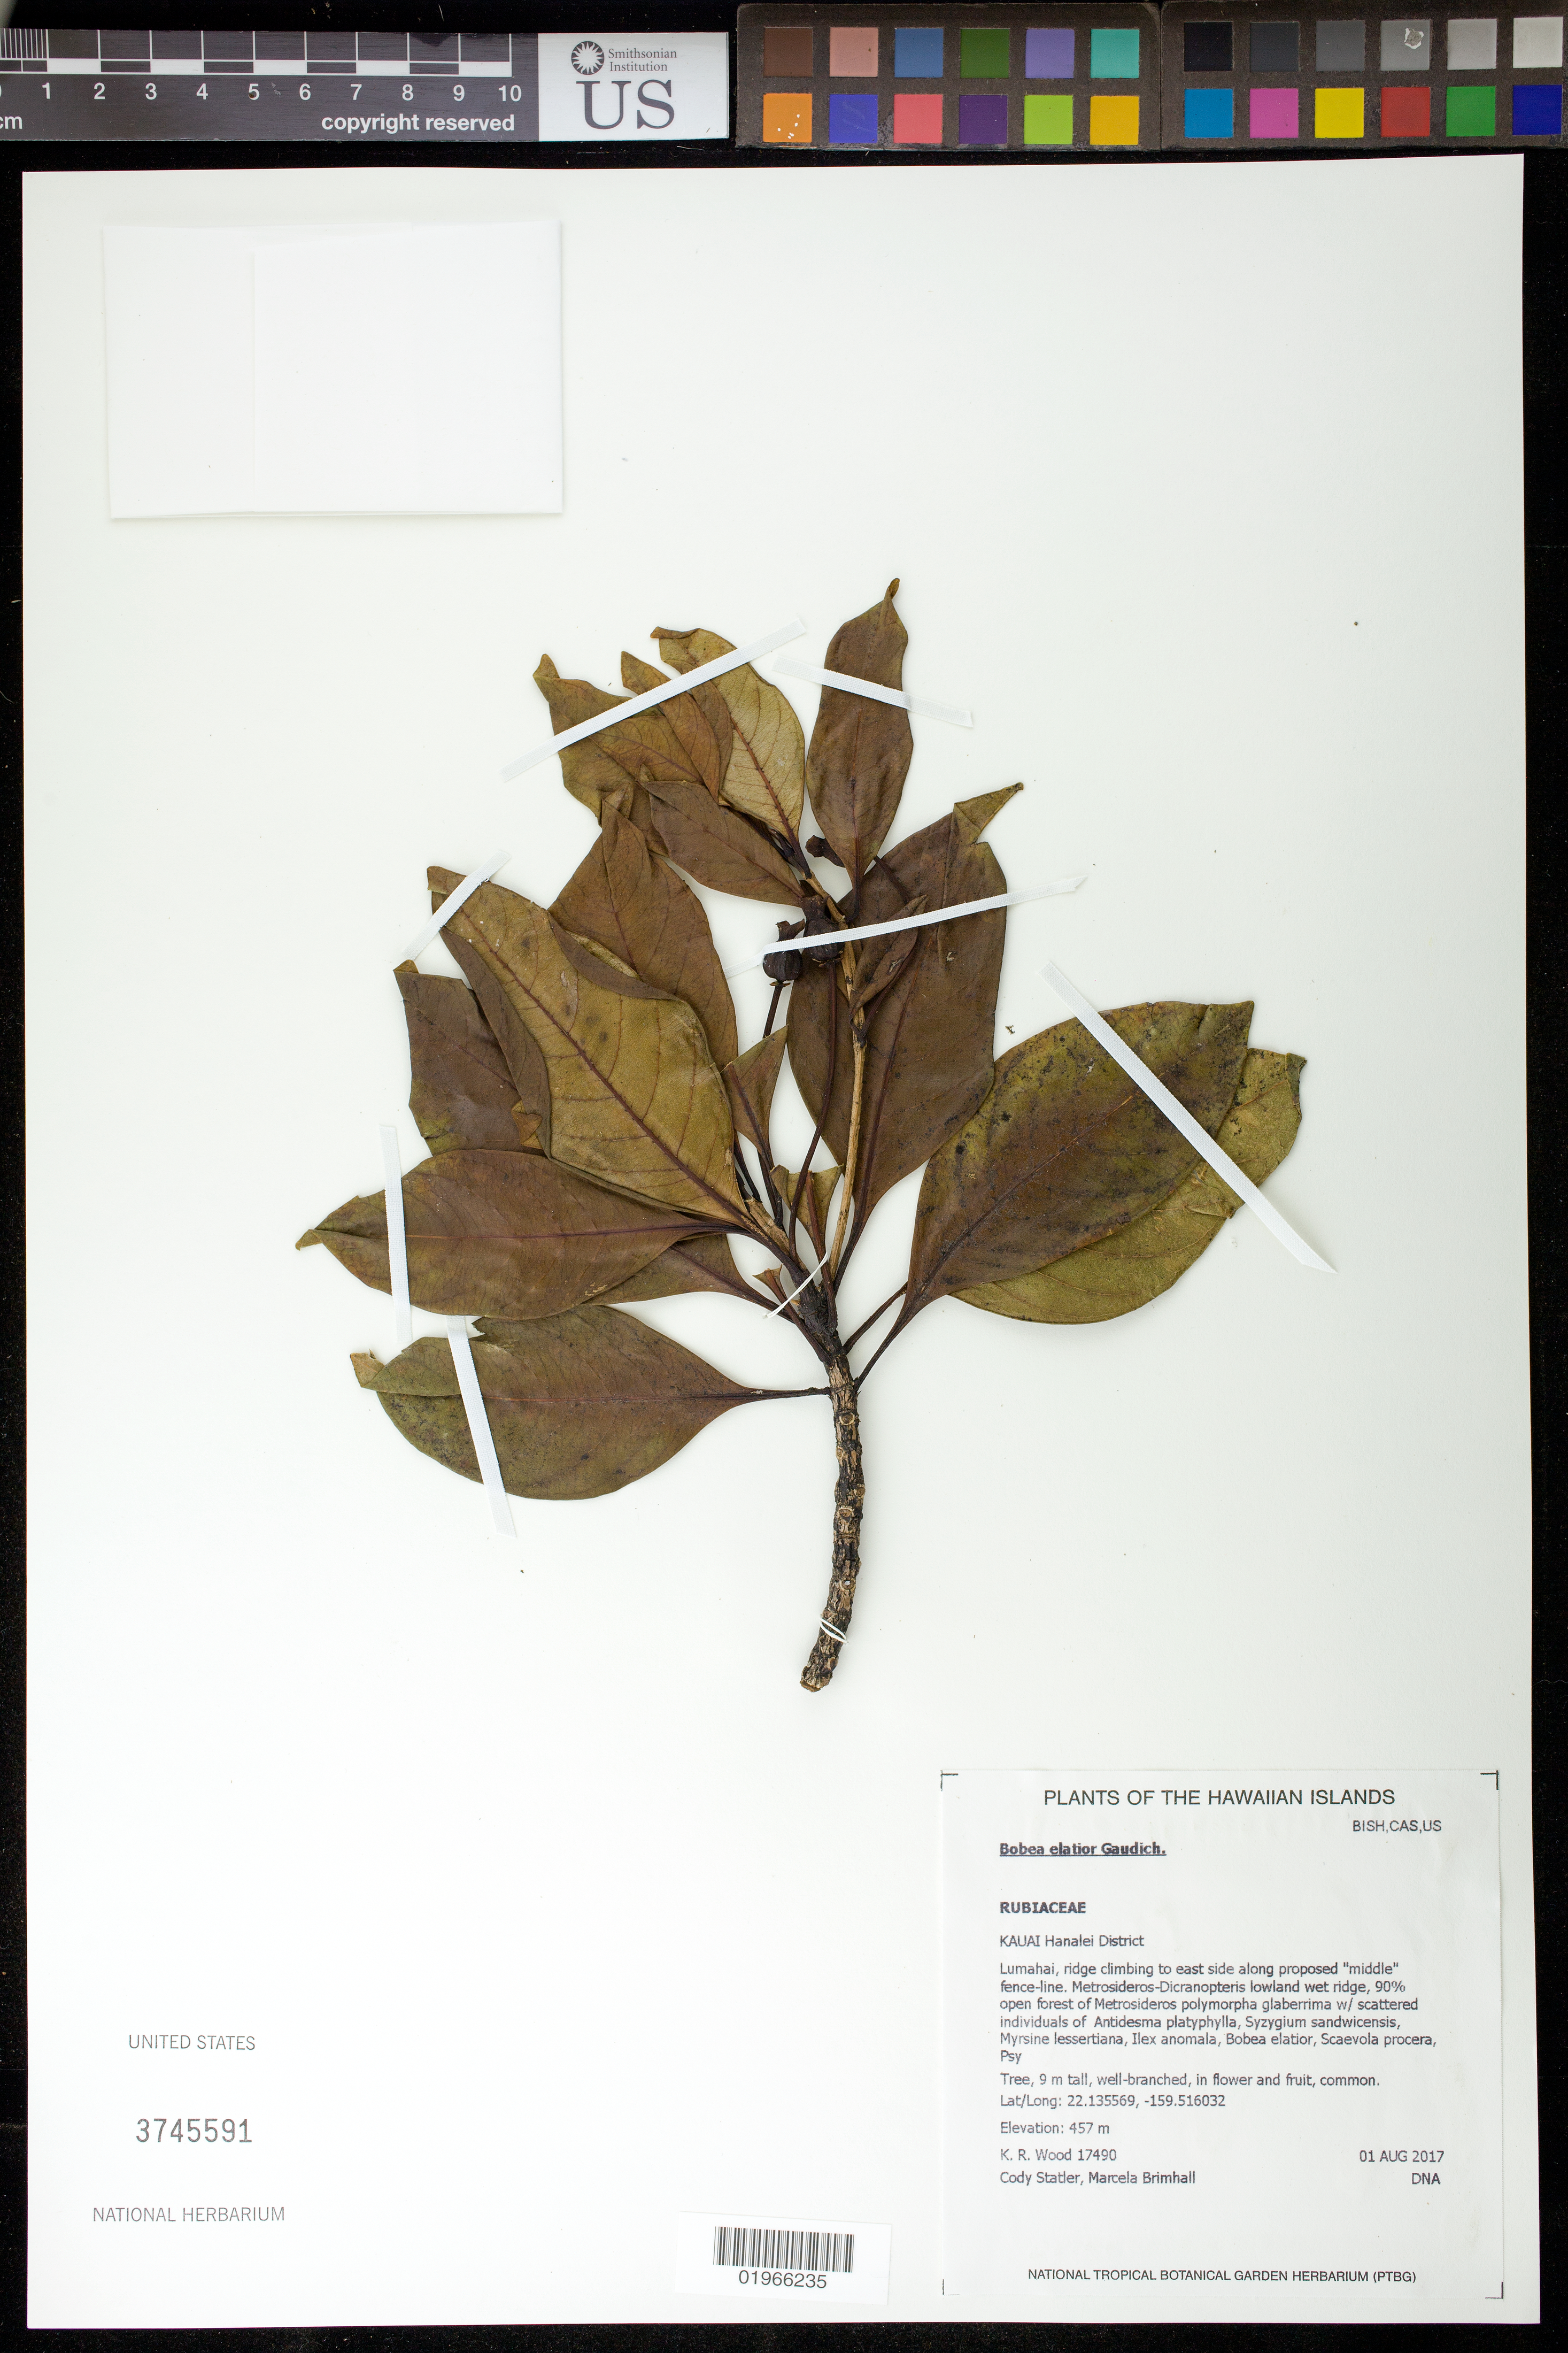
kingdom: Plantae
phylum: Tracheophyta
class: Magnoliopsida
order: Gentianales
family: Rubiaceae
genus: Bobea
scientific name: Bobea elatior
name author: Gaudich.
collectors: K. R. Wood, C. Statler & M. Brimhall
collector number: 17490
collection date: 2017-08-01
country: United States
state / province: Hawaii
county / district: Kauai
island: Kaua'i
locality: Hanalei District, Lumahai, ridge climbing to east side along proposed "middle" fence line.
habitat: Lowland wet ridge, open forest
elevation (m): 457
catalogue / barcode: US 3745591